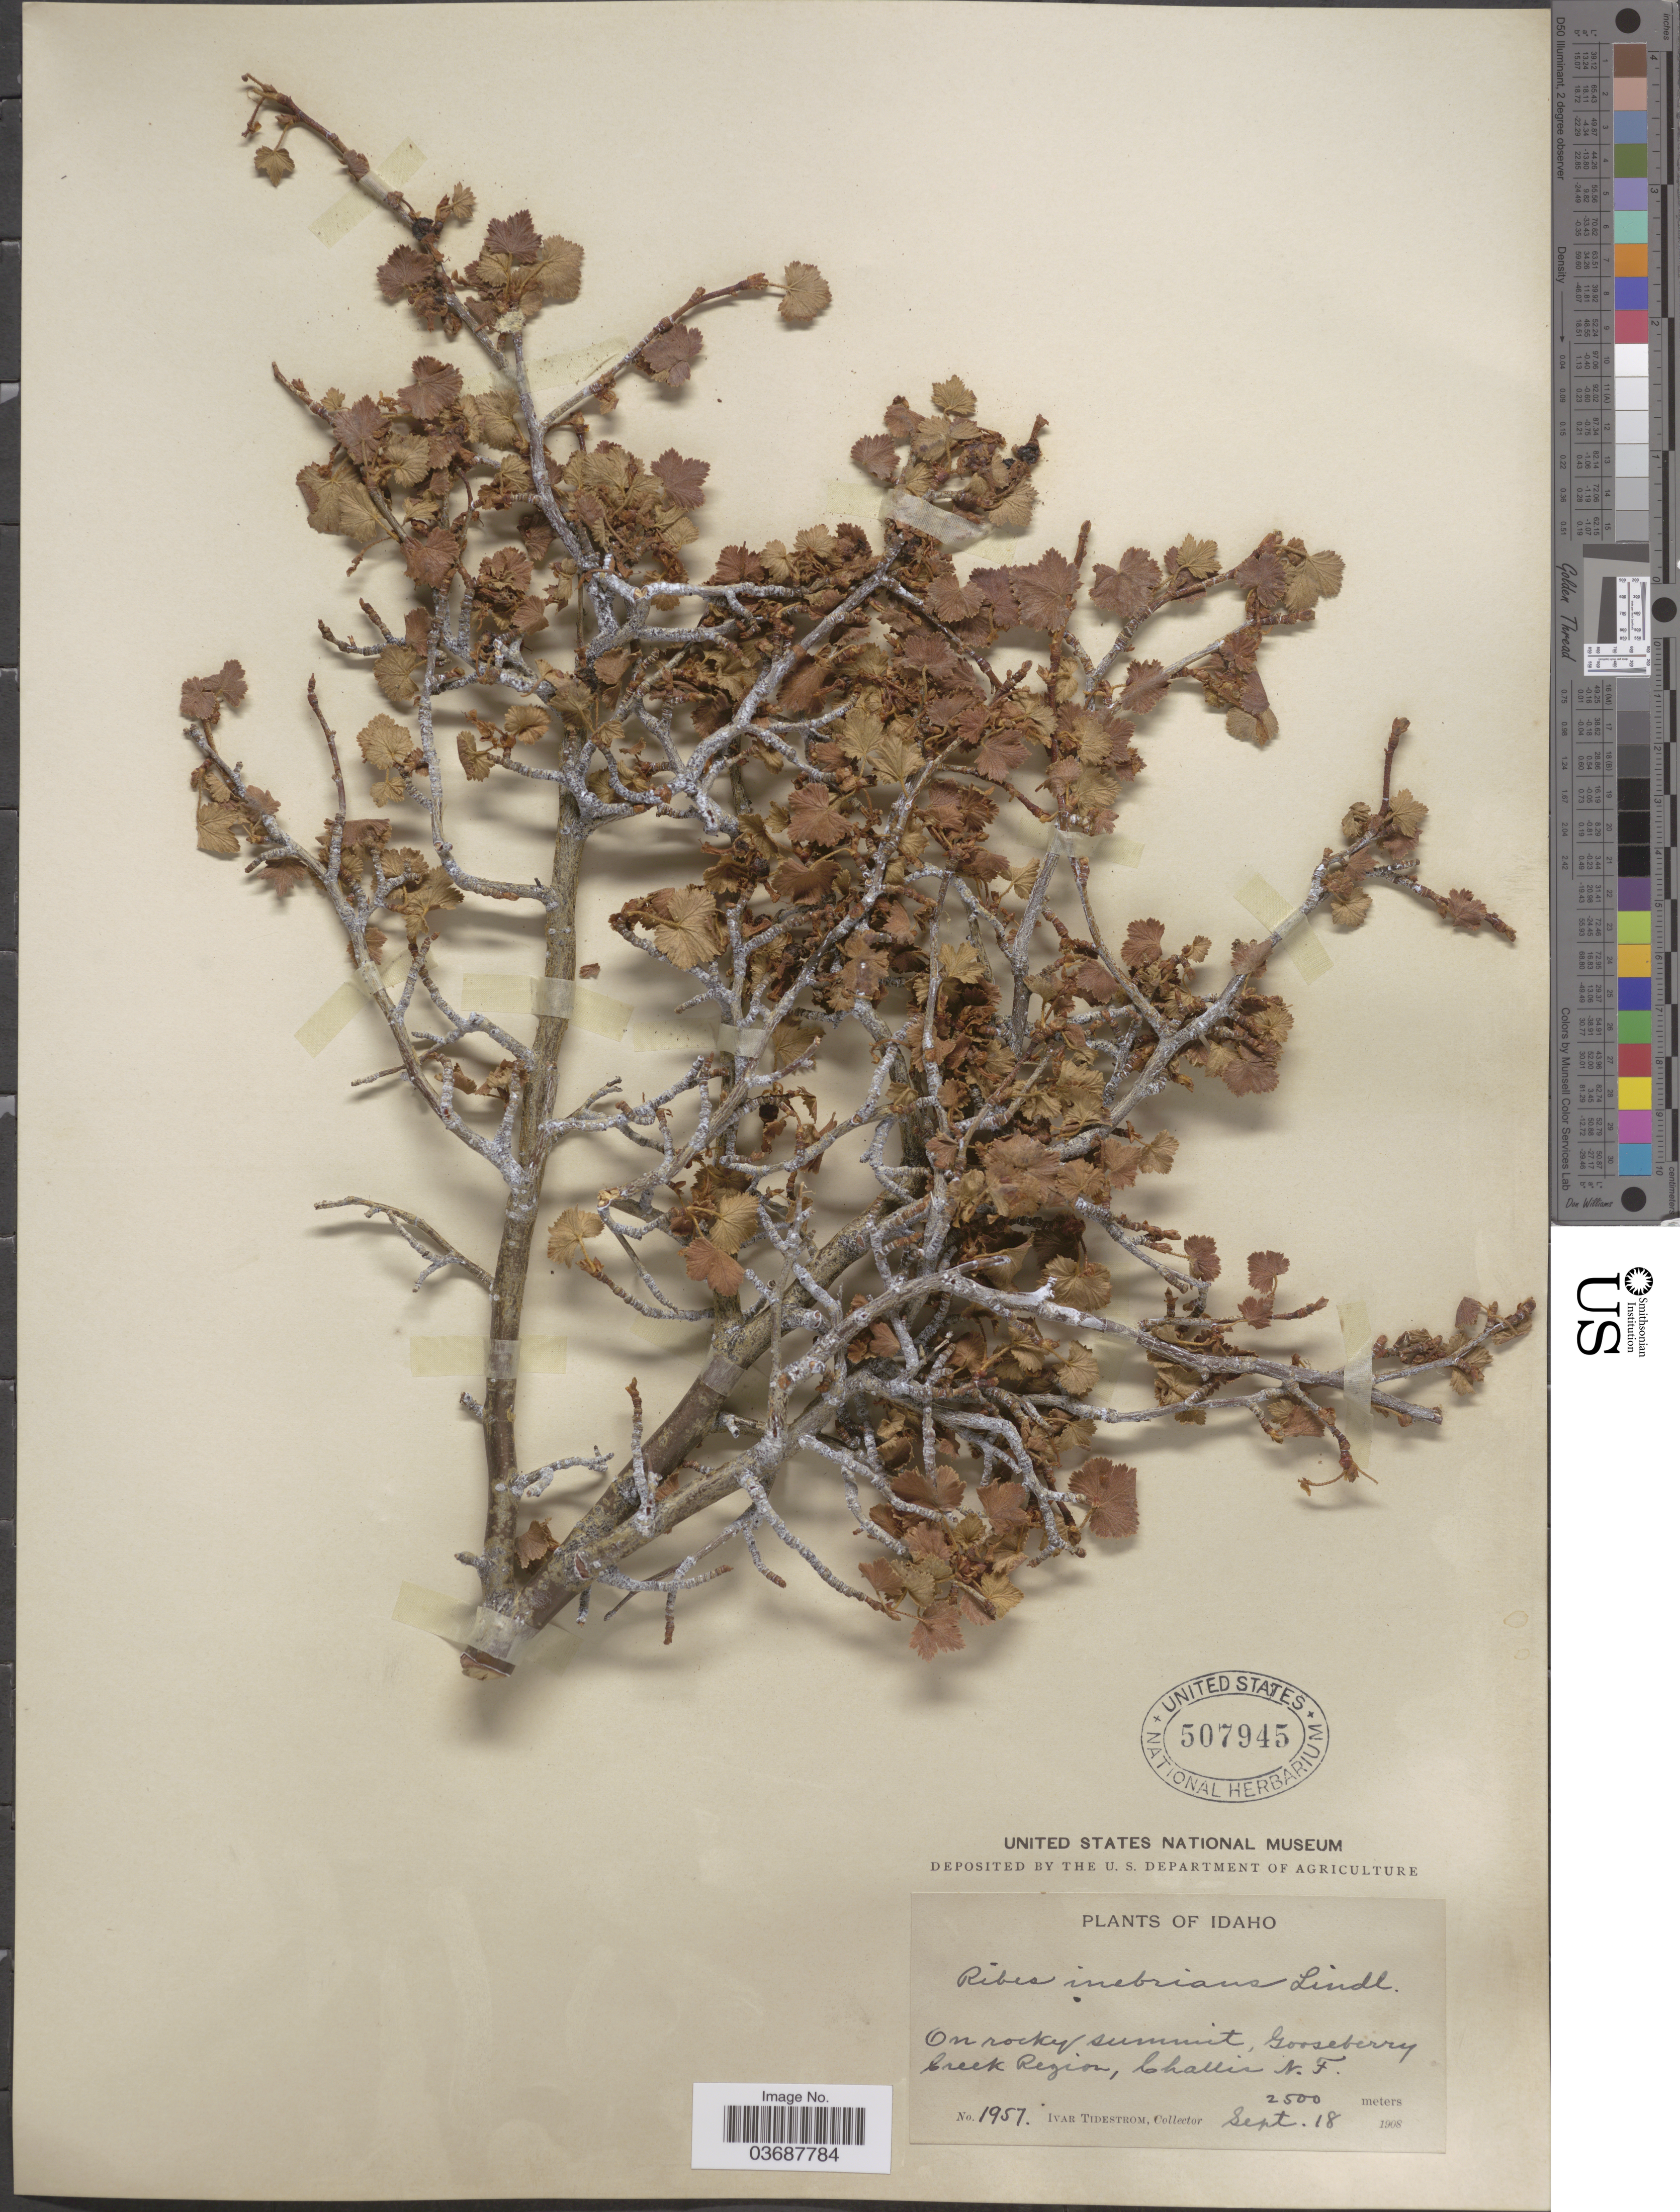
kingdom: Plantae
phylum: Tracheophyta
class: Magnoliopsida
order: Saxifragales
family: Grossulariaceae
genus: Ribes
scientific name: Ribes inebrians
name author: Lindl.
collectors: I. F. Tidestrom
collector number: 1957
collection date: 1908-09-18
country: United States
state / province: Idaho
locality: On rocky summit, Gooseberry Creek Region, Challis N. F.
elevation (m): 2500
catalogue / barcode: US 507945